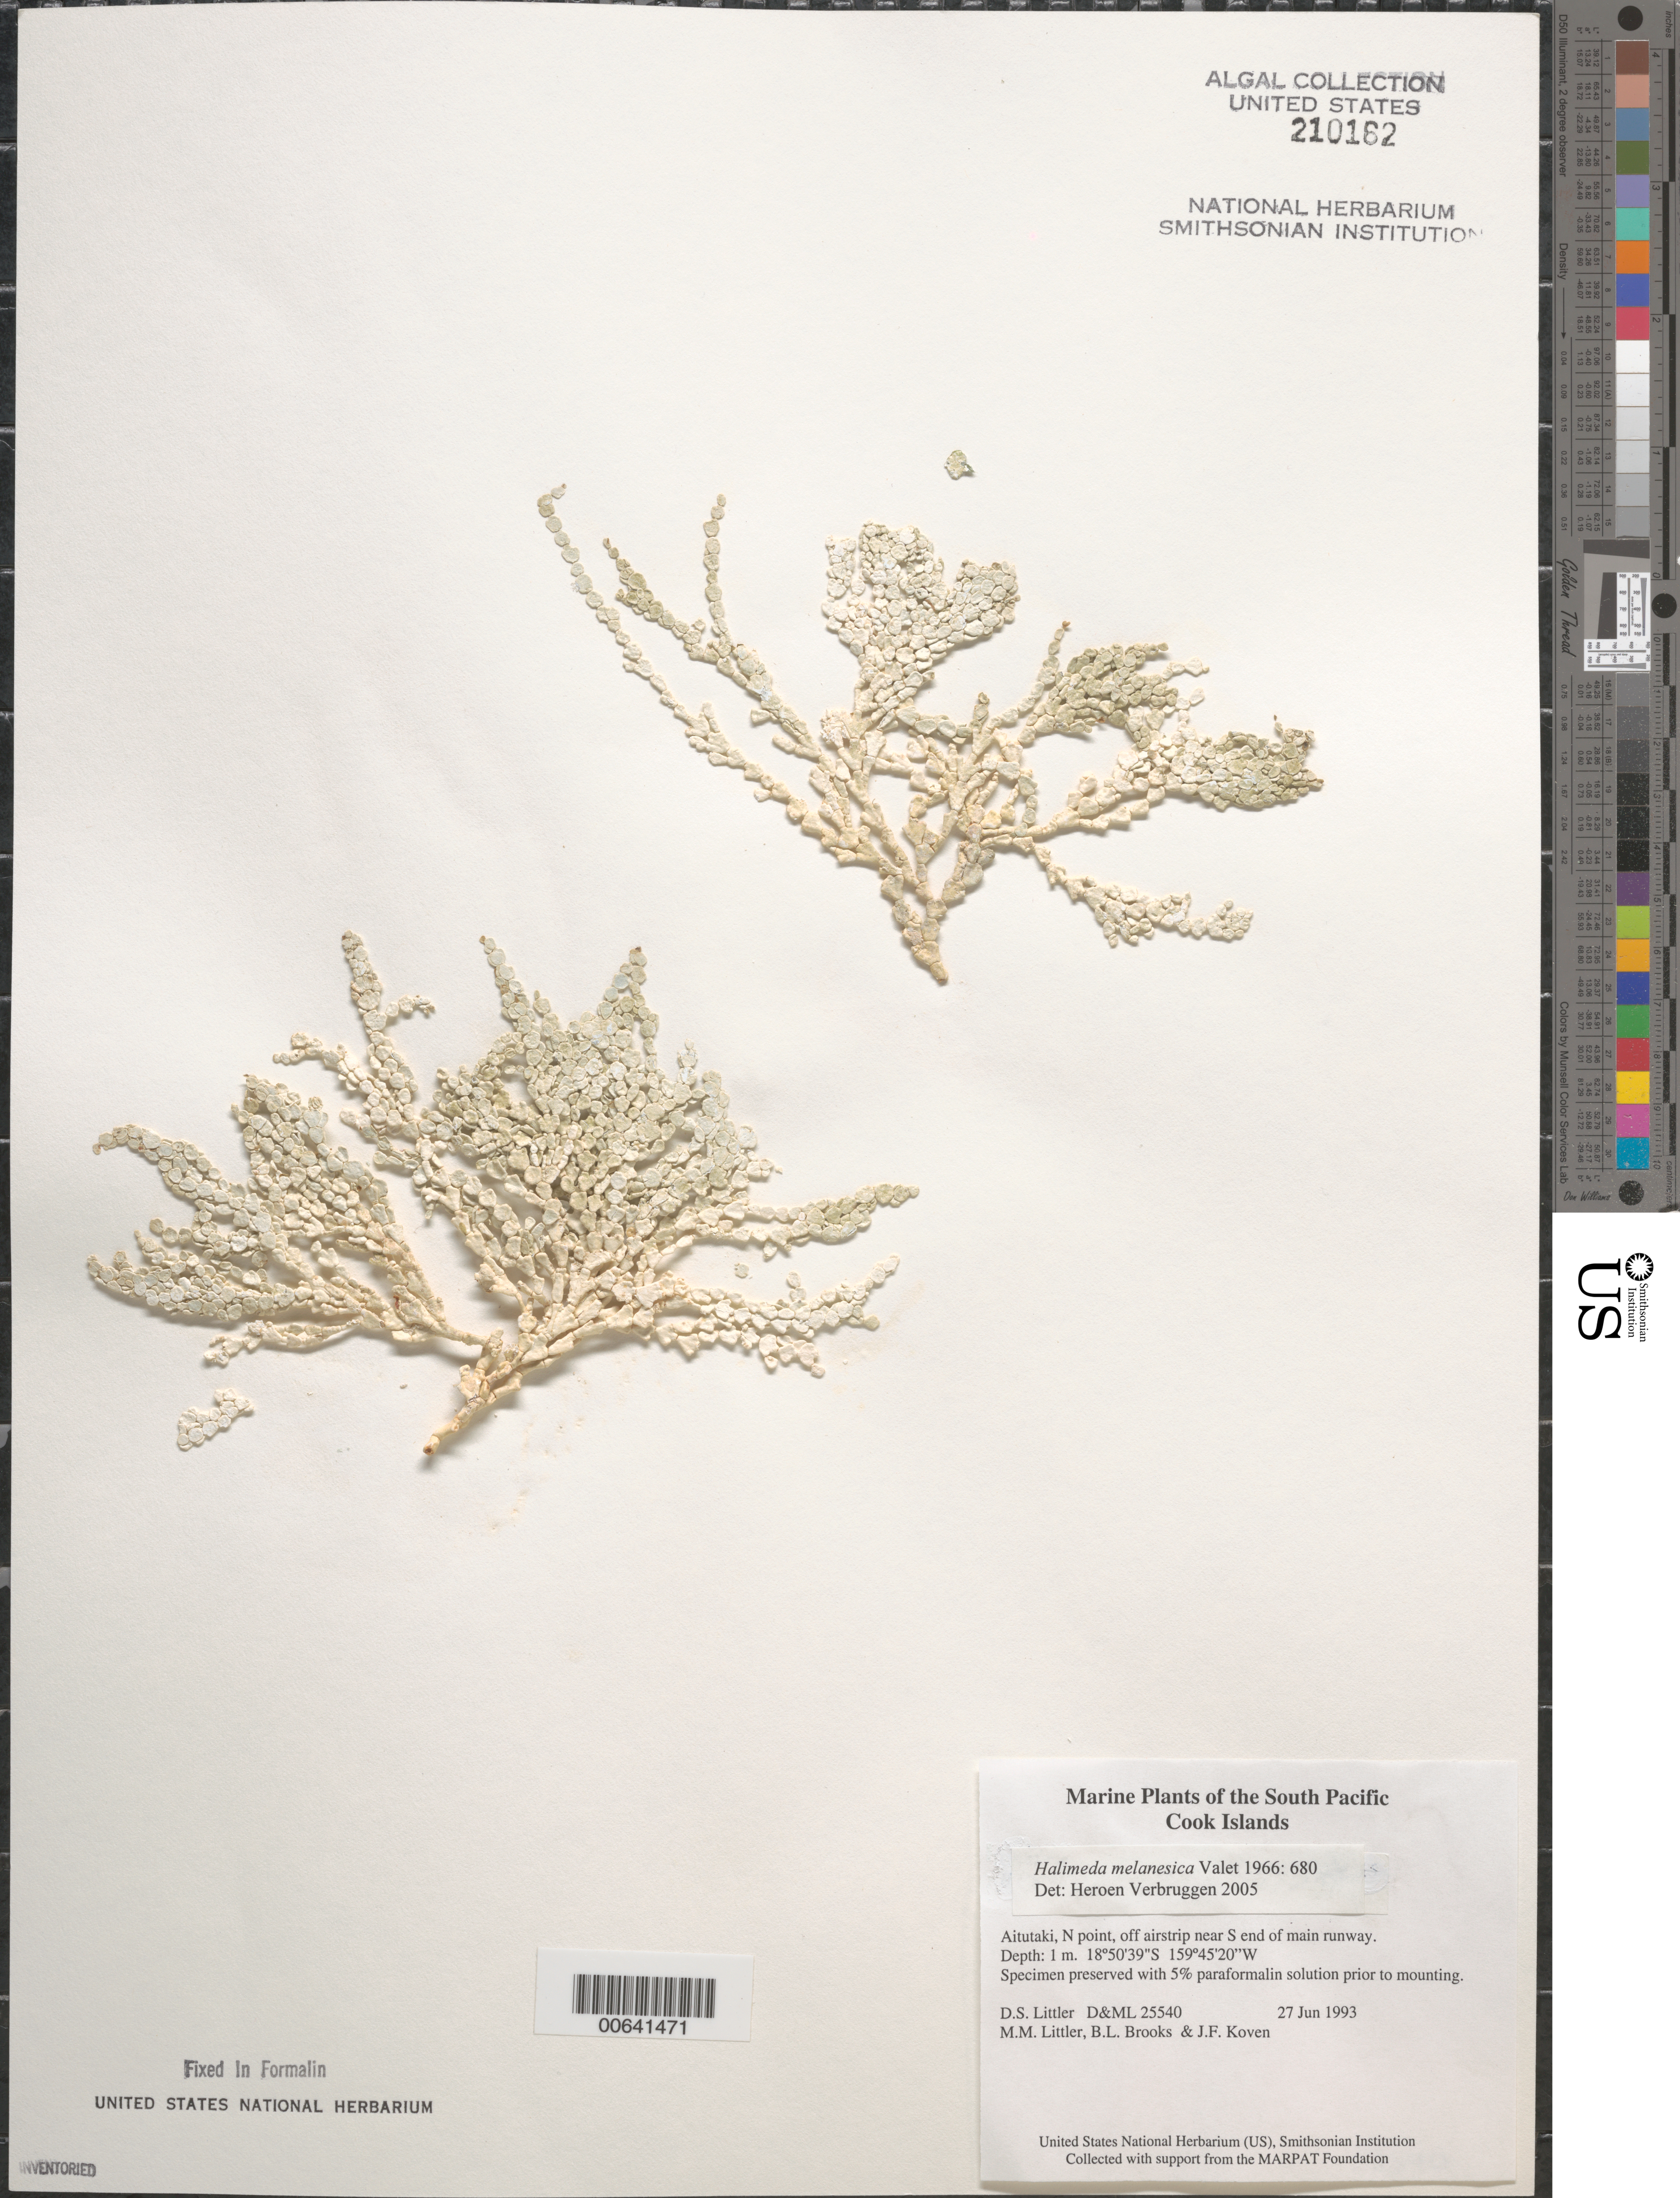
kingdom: Plantae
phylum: Chlorophyta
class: Ulvophyceae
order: Bryopsidales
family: Halimedaceae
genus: Halimeda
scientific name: Halimeda melanesica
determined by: Verbruggen, H.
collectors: D. S. Littler, M. M. Littler, B. Brooks & J. Koven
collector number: D&ML 25540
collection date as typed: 27 Jun 1993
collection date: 1993-06-27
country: Cook Islands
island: Aitutaki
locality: North point, off airstrip near south end of main runway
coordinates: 18 50'39"S, 159 45'20"W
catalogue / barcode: US 210162